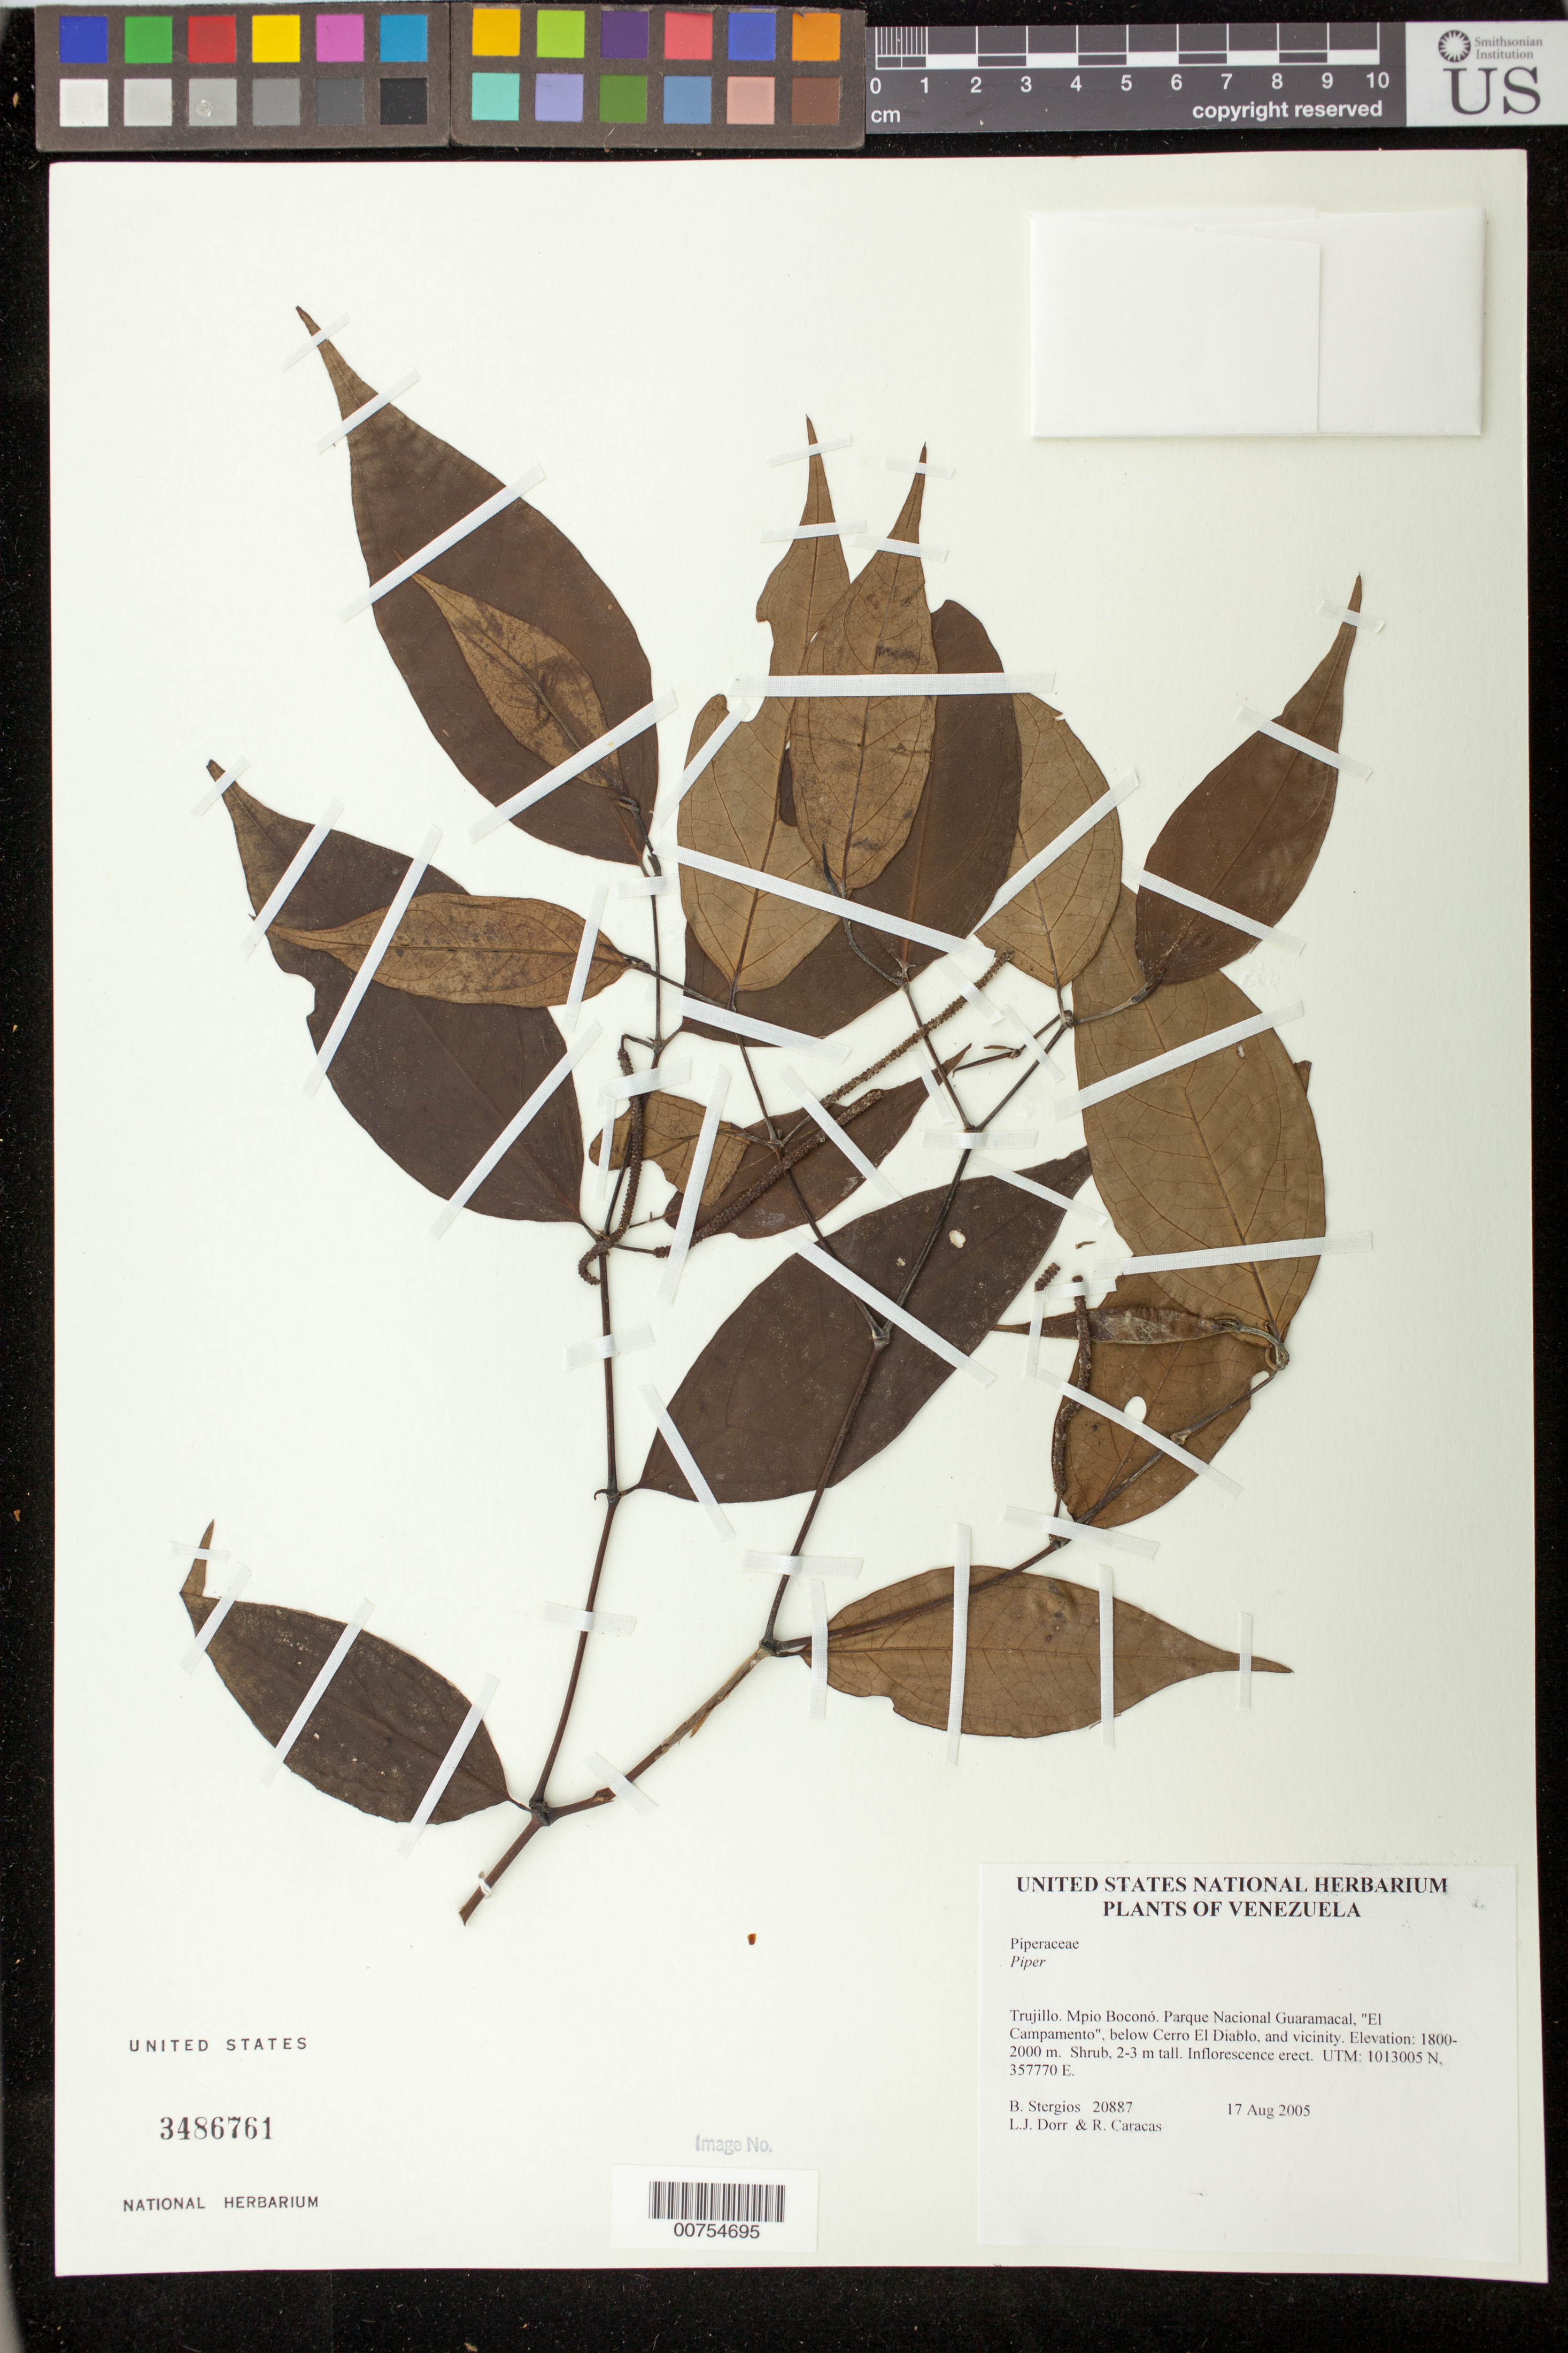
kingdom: Plantae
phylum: Tracheophyta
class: Magnoliopsida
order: Piperales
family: Piperaceae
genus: Piper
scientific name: Piper sotobosquense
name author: S.M. Niño & Dorr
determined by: Niño, S. M.; Dorr, L. J.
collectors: B. G. Stergios, L. J. Dorr & R. Caracas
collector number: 20887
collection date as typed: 17 Aug 2005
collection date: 2005-08-17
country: Venezuela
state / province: Trujillo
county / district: Boconó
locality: Parque Nacional Guaramacal, "El Campamento", below Cerro El Diablo, and vicinity.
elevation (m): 1800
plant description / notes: PORT, US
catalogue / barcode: US 3486761